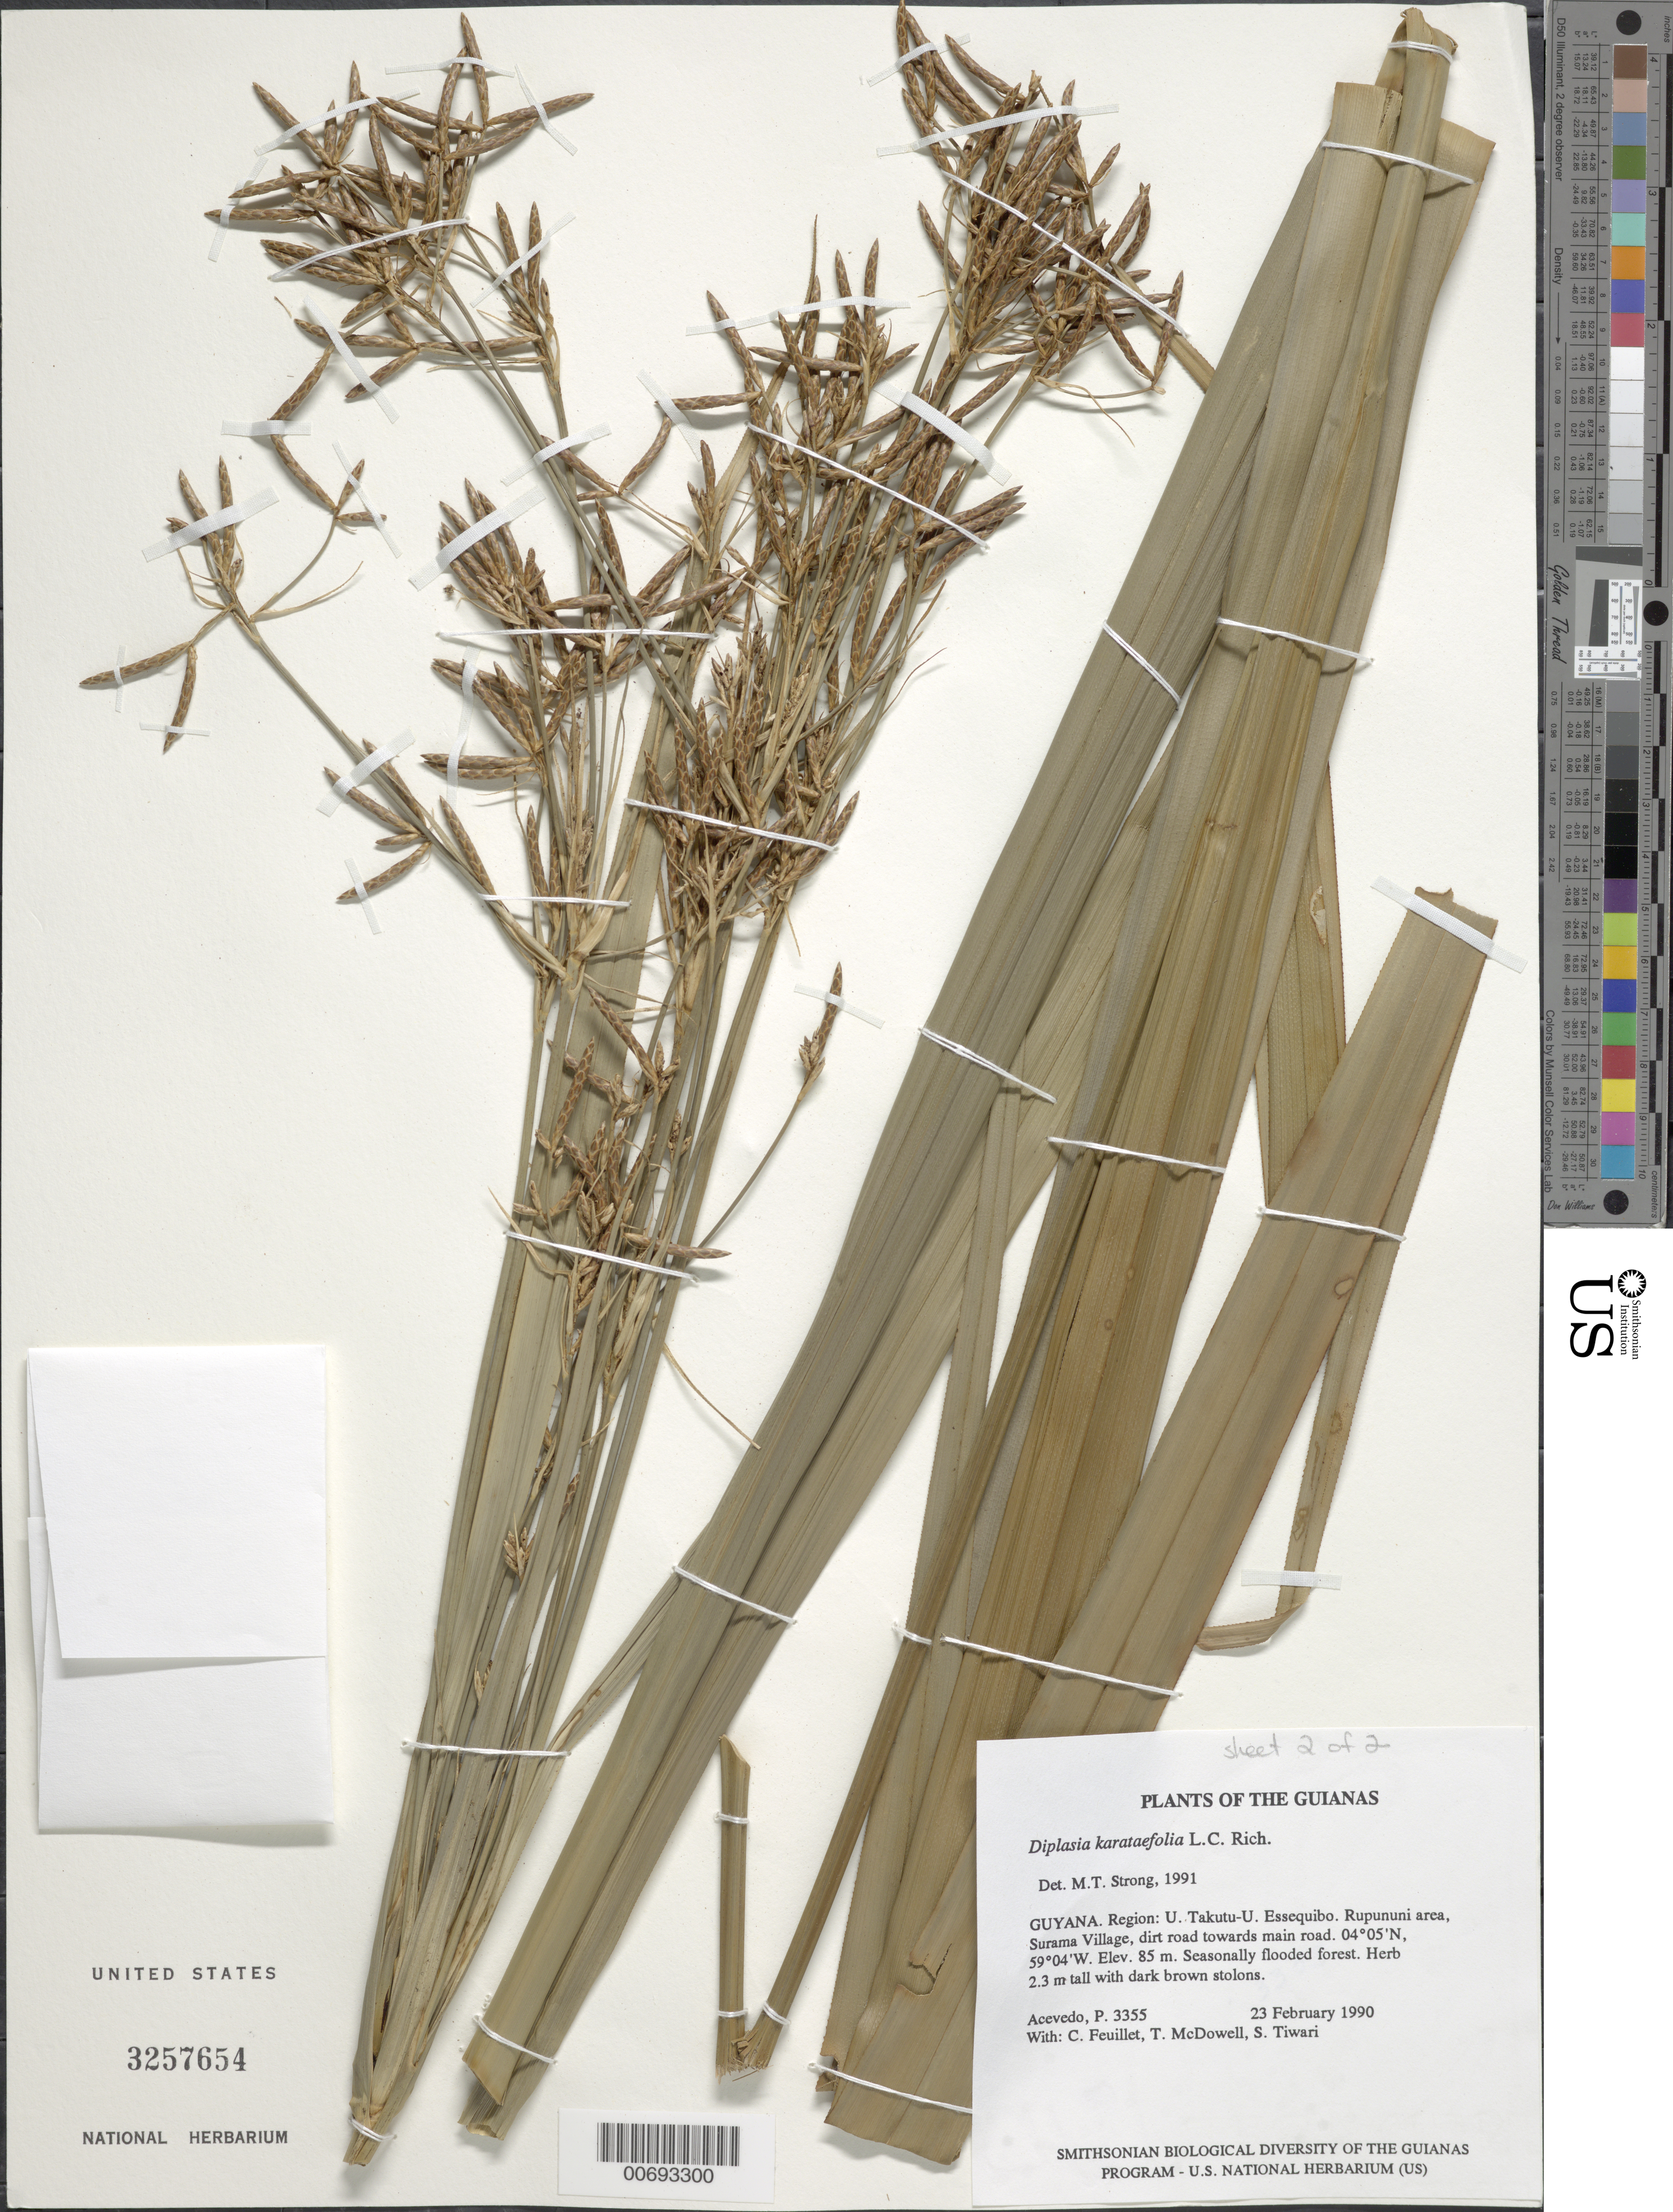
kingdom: Plantae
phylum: Tracheophyta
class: Liliopsida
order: Poales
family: Cyperaceae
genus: Diplasia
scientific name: Diplasia karatifolia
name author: Rich.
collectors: P. Acevedo-Rodr., C. Feuillet, T. McDowell & S. Tiwari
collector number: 3355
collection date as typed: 23 Feb 1990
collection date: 1990-02-23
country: Guyana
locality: Region: U. Takutu - U. Essequibo. Rupununi area, Surama Village, dirt road towards main road.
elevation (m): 85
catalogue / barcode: US 3257654